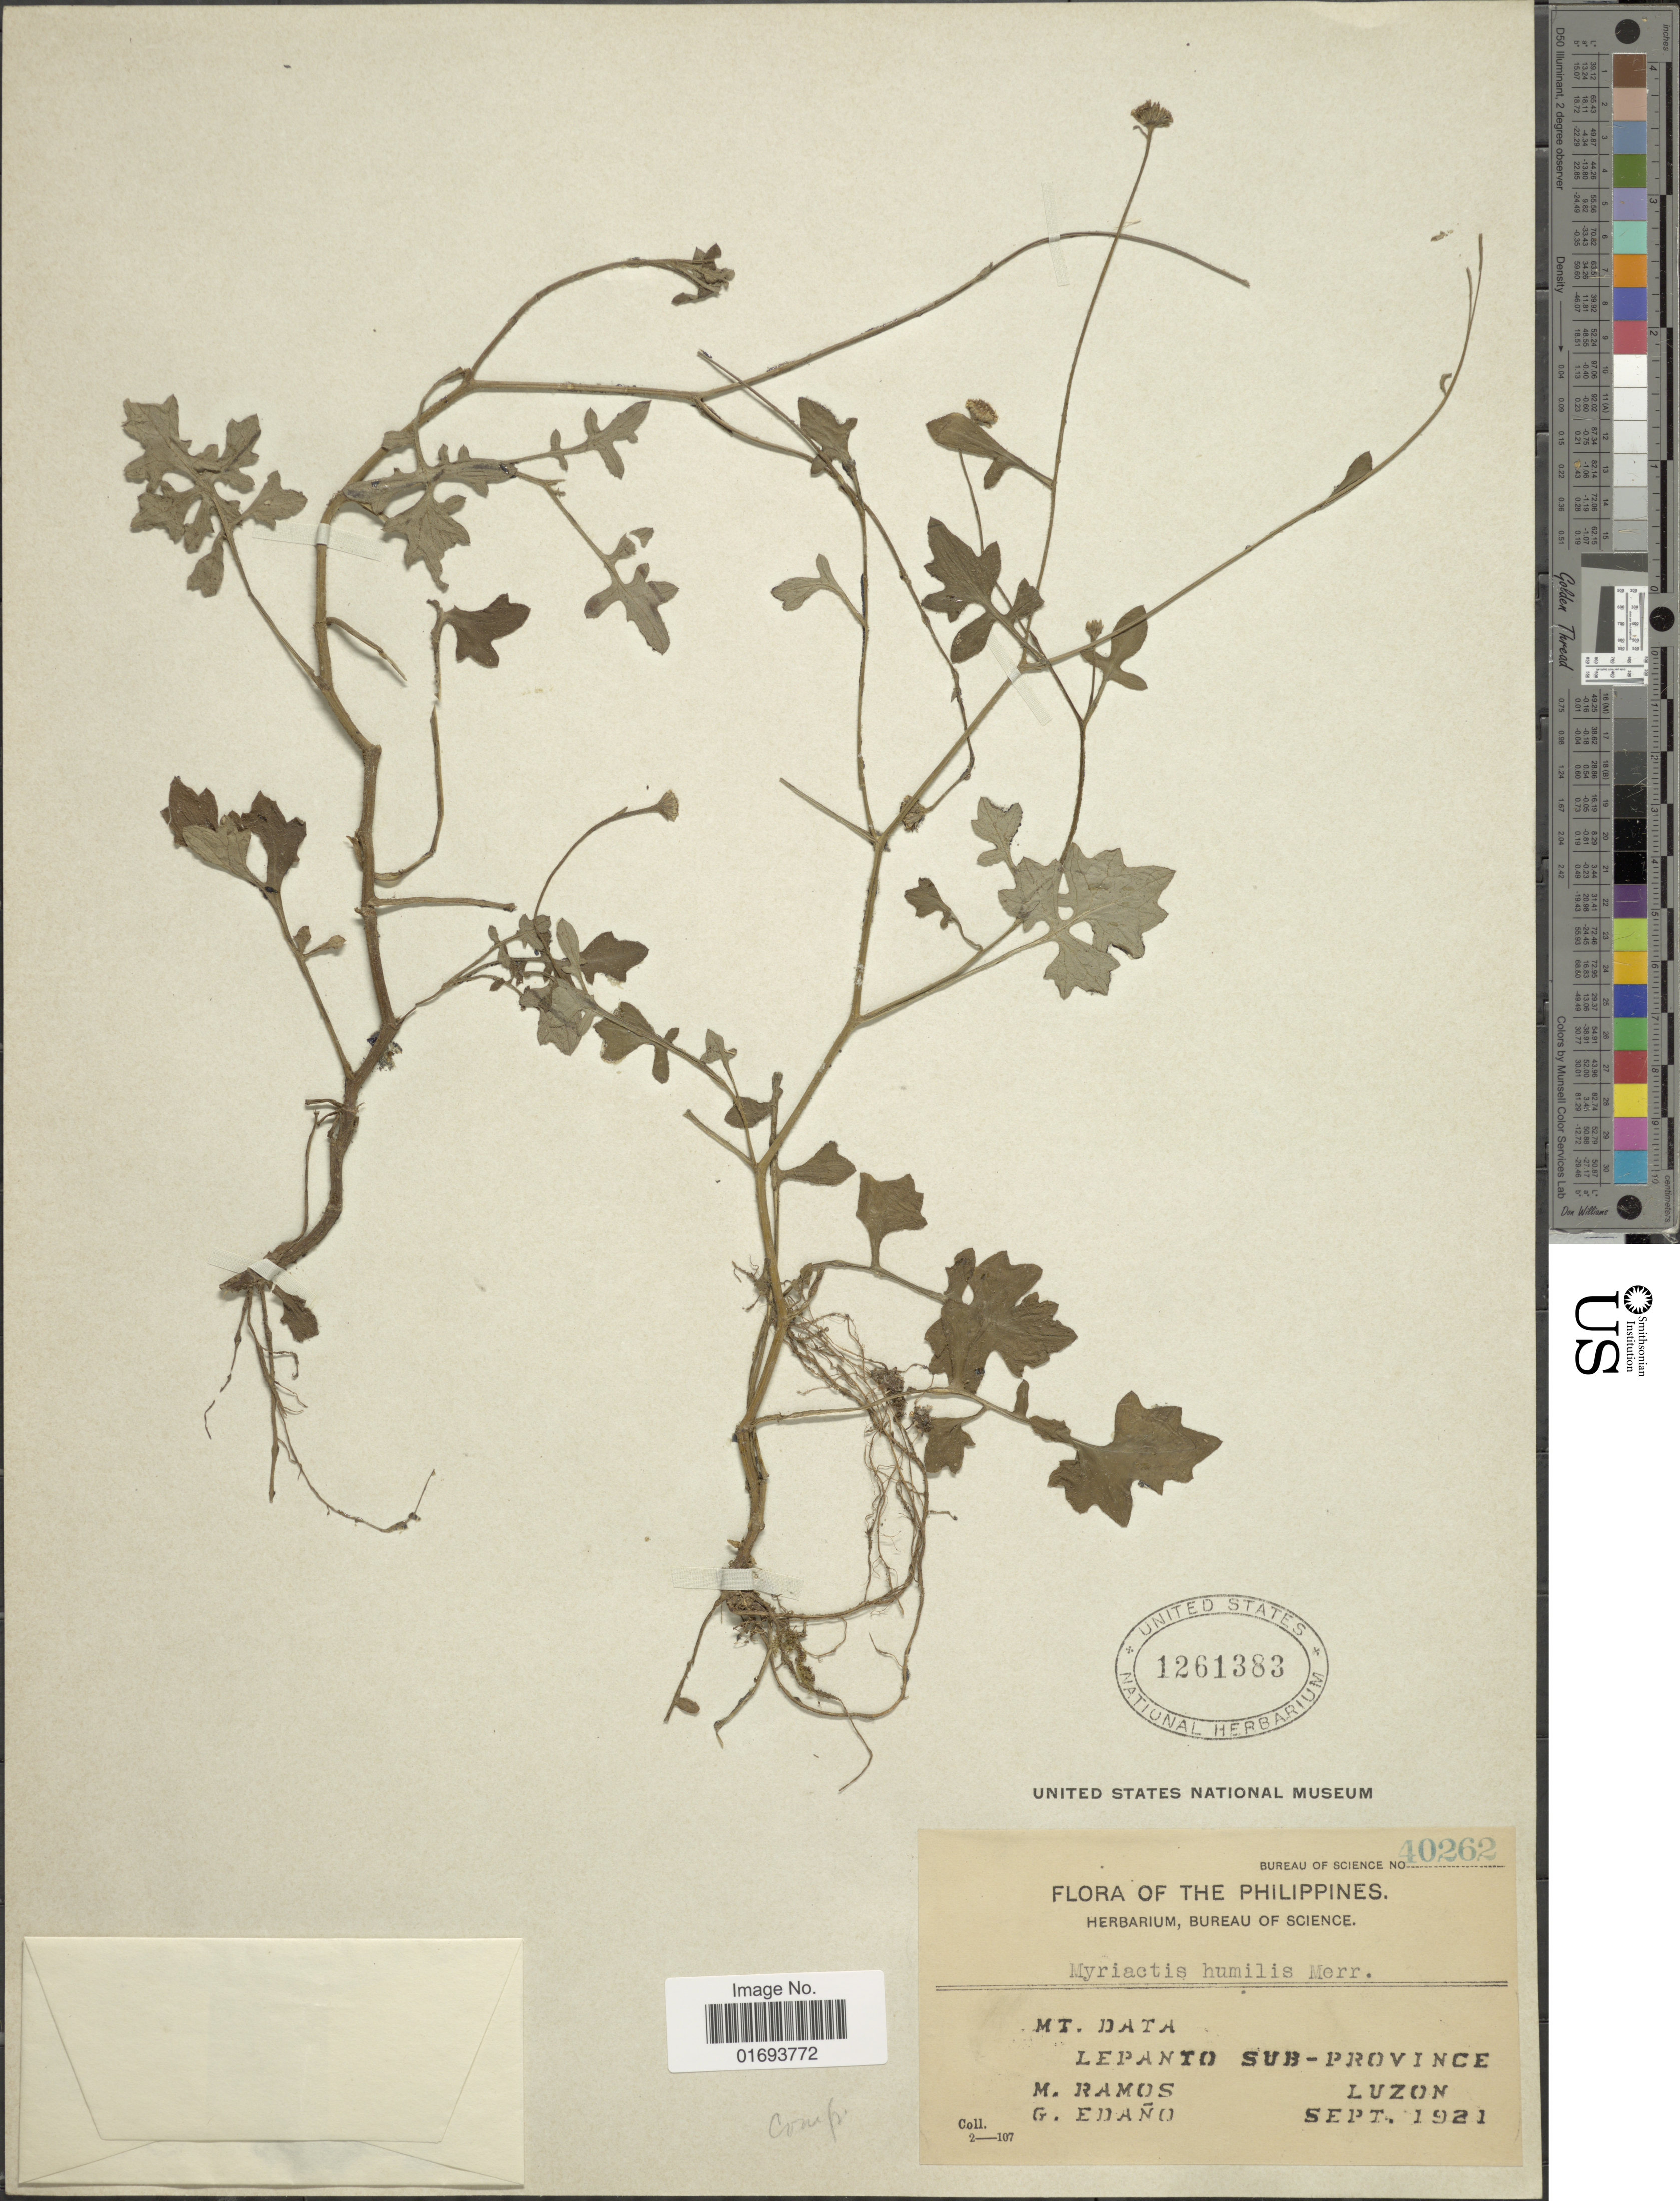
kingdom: Plantae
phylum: Tracheophyta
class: Magnoliopsida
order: Asterales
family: Asteraceae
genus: Myriactis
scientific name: Myriactis humilis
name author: Merr.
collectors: M. Ramos & G. Edaño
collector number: Bureau of Science 40262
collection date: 1921-09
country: Philippines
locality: Mt. Data. Lepanto Sub-Province. Luzon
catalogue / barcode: US 1261383